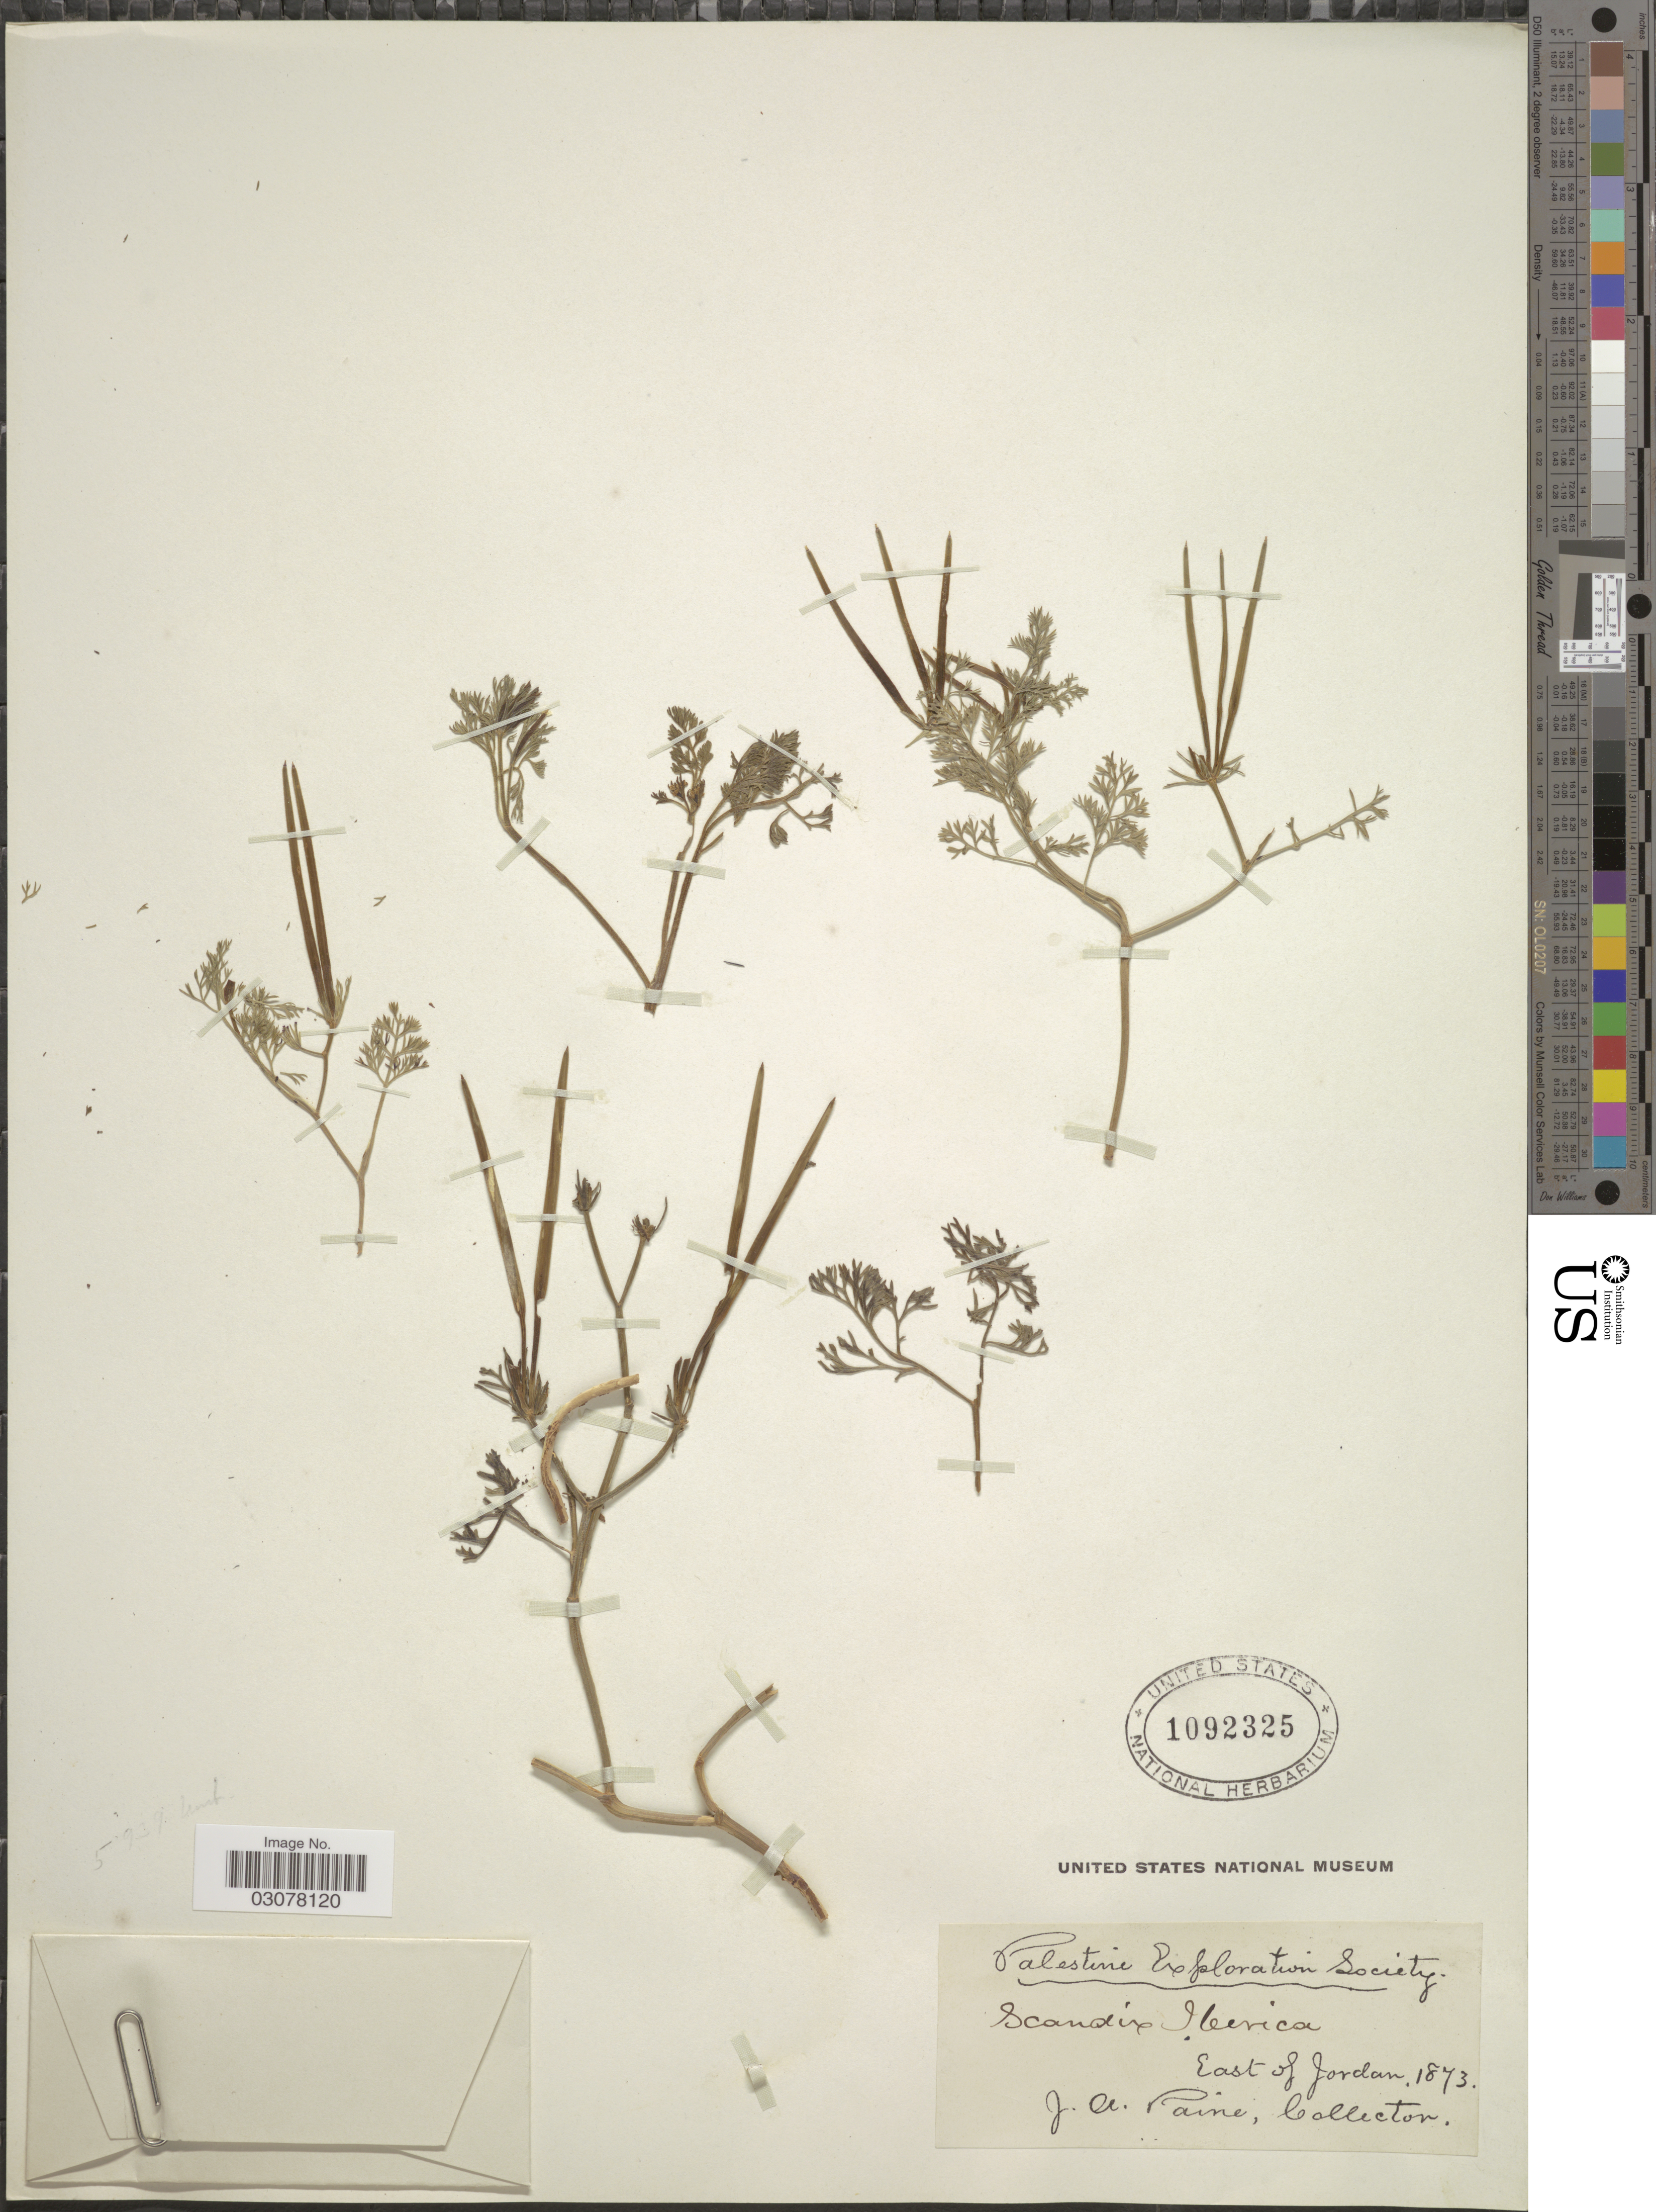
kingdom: Plantae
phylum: Tracheophyta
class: Magnoliopsida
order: Apiales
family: Apiaceae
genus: Scandix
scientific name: Scandix iberica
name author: M. Bieb.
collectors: J. A. Paine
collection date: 1873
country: Jordan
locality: East of Jordan.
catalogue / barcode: US 1092325